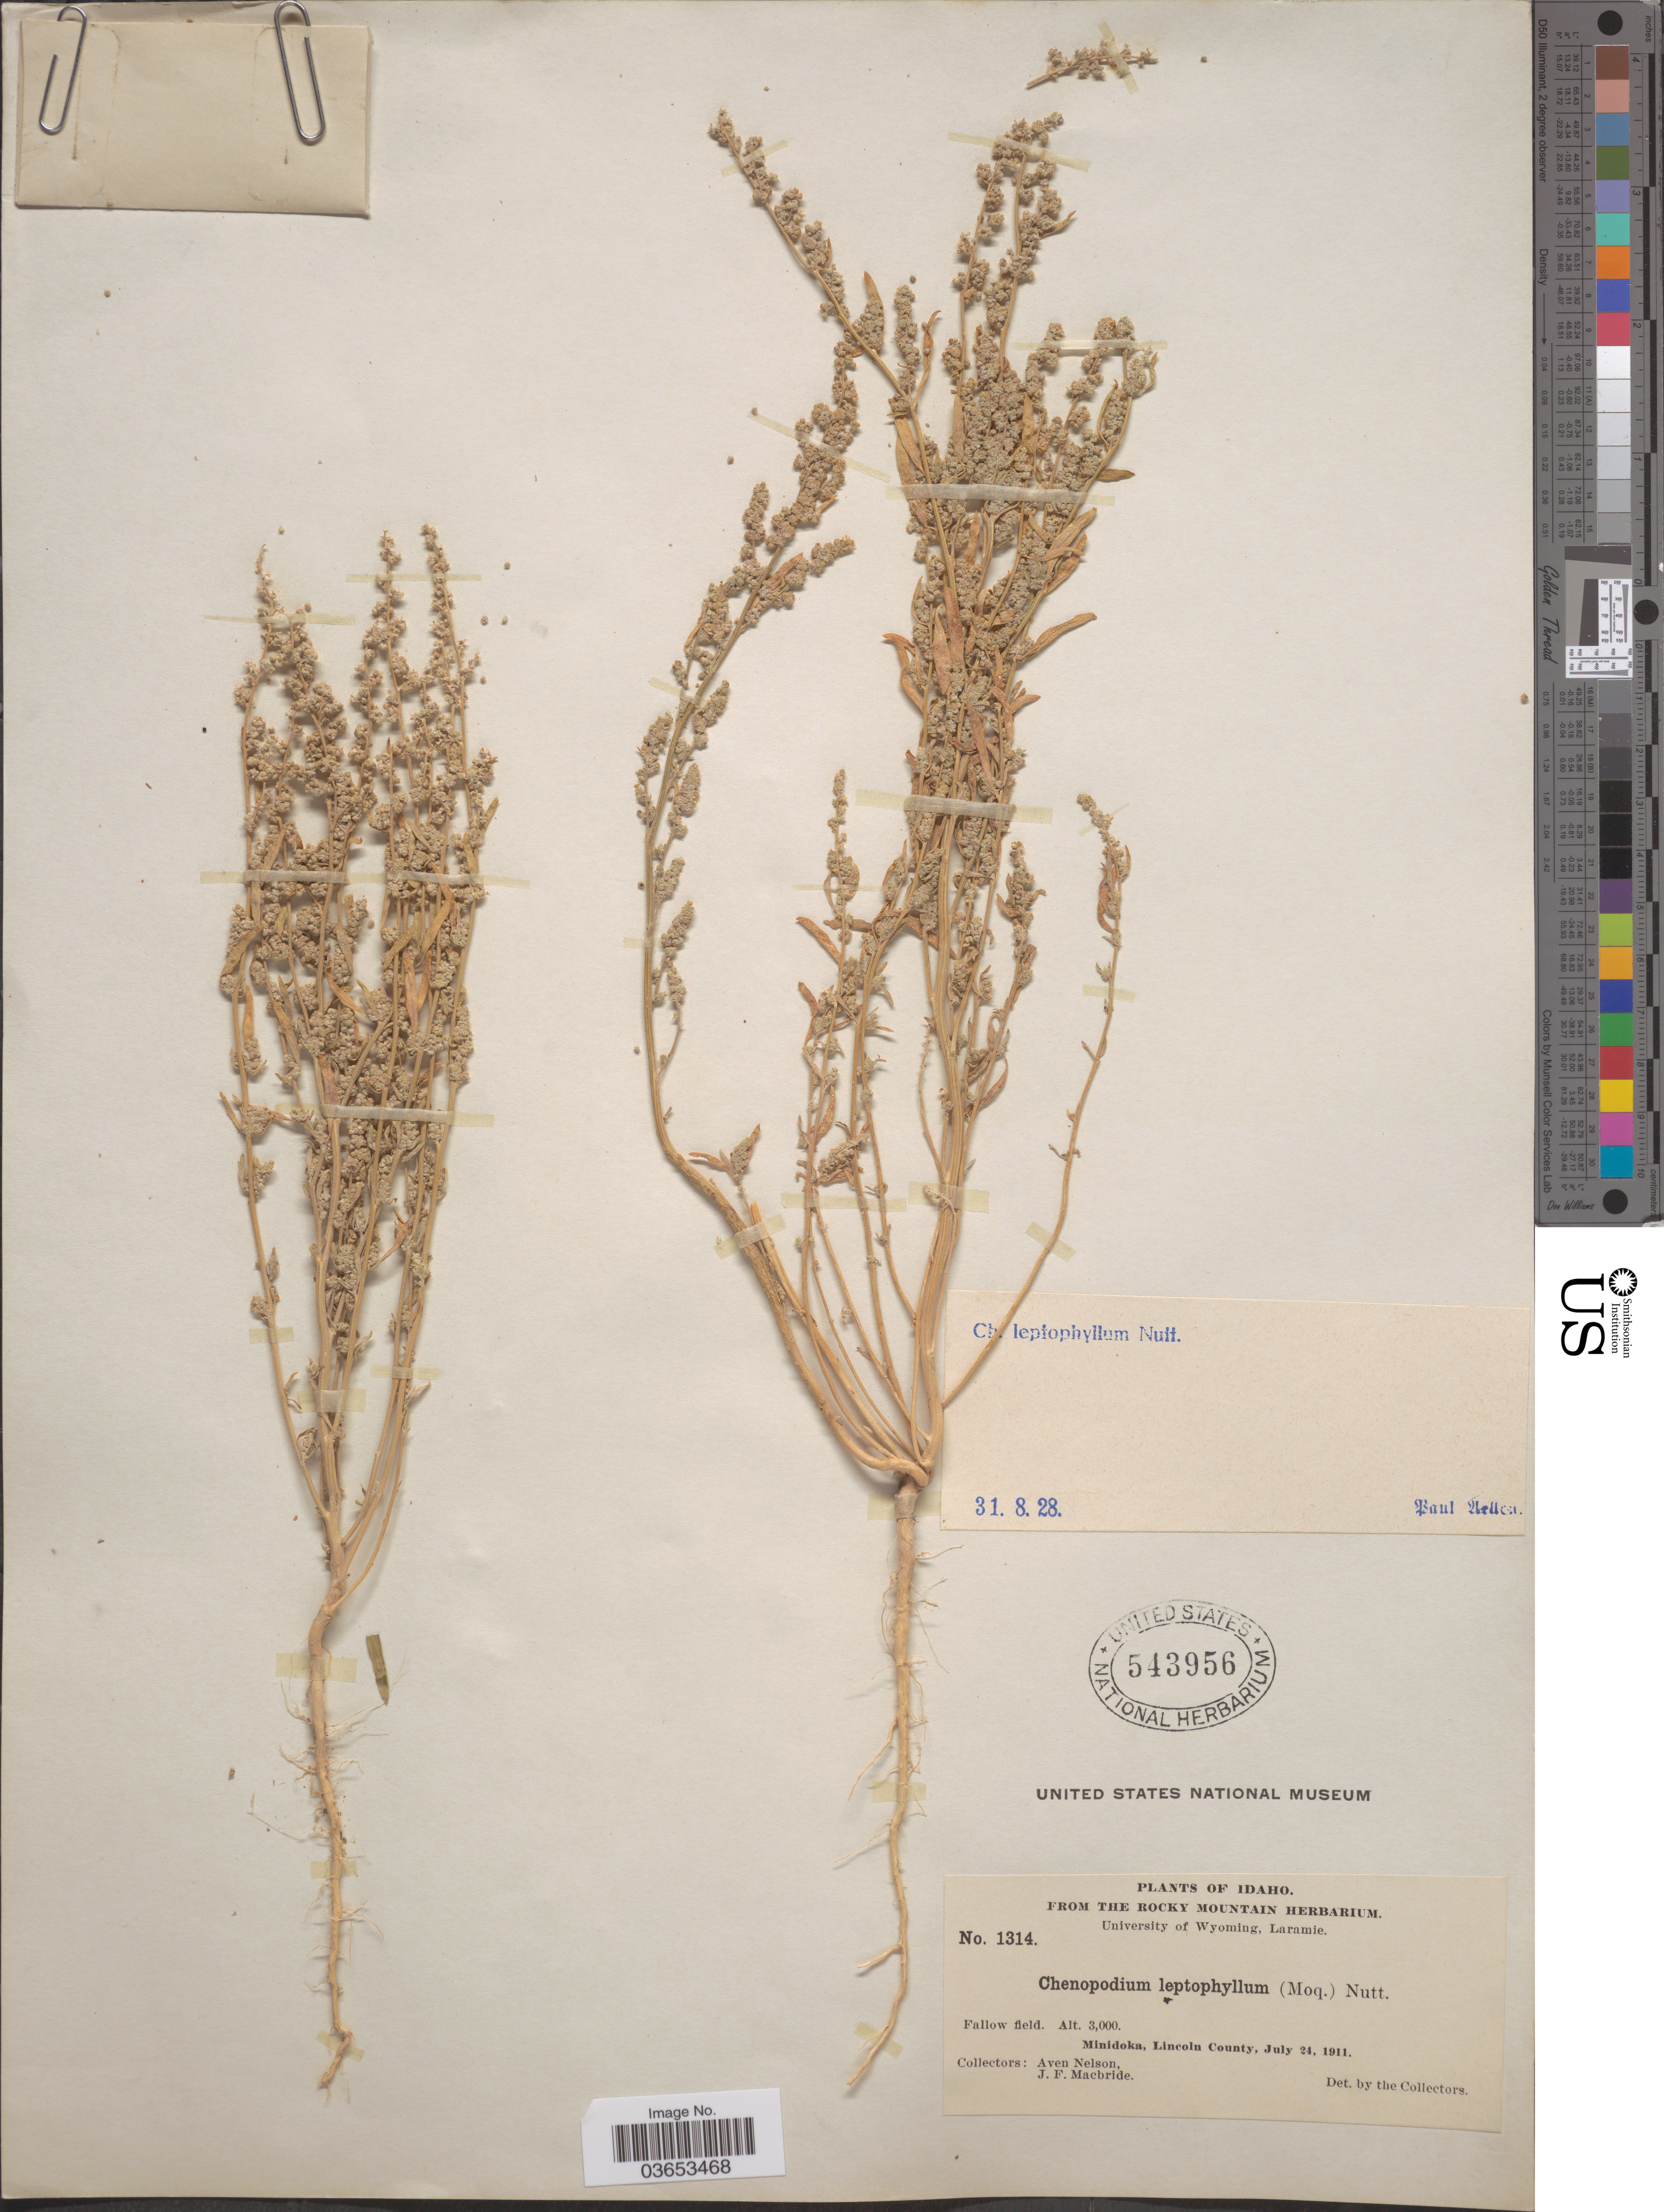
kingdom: Plantae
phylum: Tracheophyta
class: Magnoliopsida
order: Caryophyllales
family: Amaranthaceae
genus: Chenopodium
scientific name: Chenopodium leptophyllum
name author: (Moq.) Nutt. ex S. Watson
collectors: A. Nelson & J. F. Macbride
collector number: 1314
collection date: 1911-07-24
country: United States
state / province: Idaho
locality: Minidoka, Lincoln County.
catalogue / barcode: US 543956